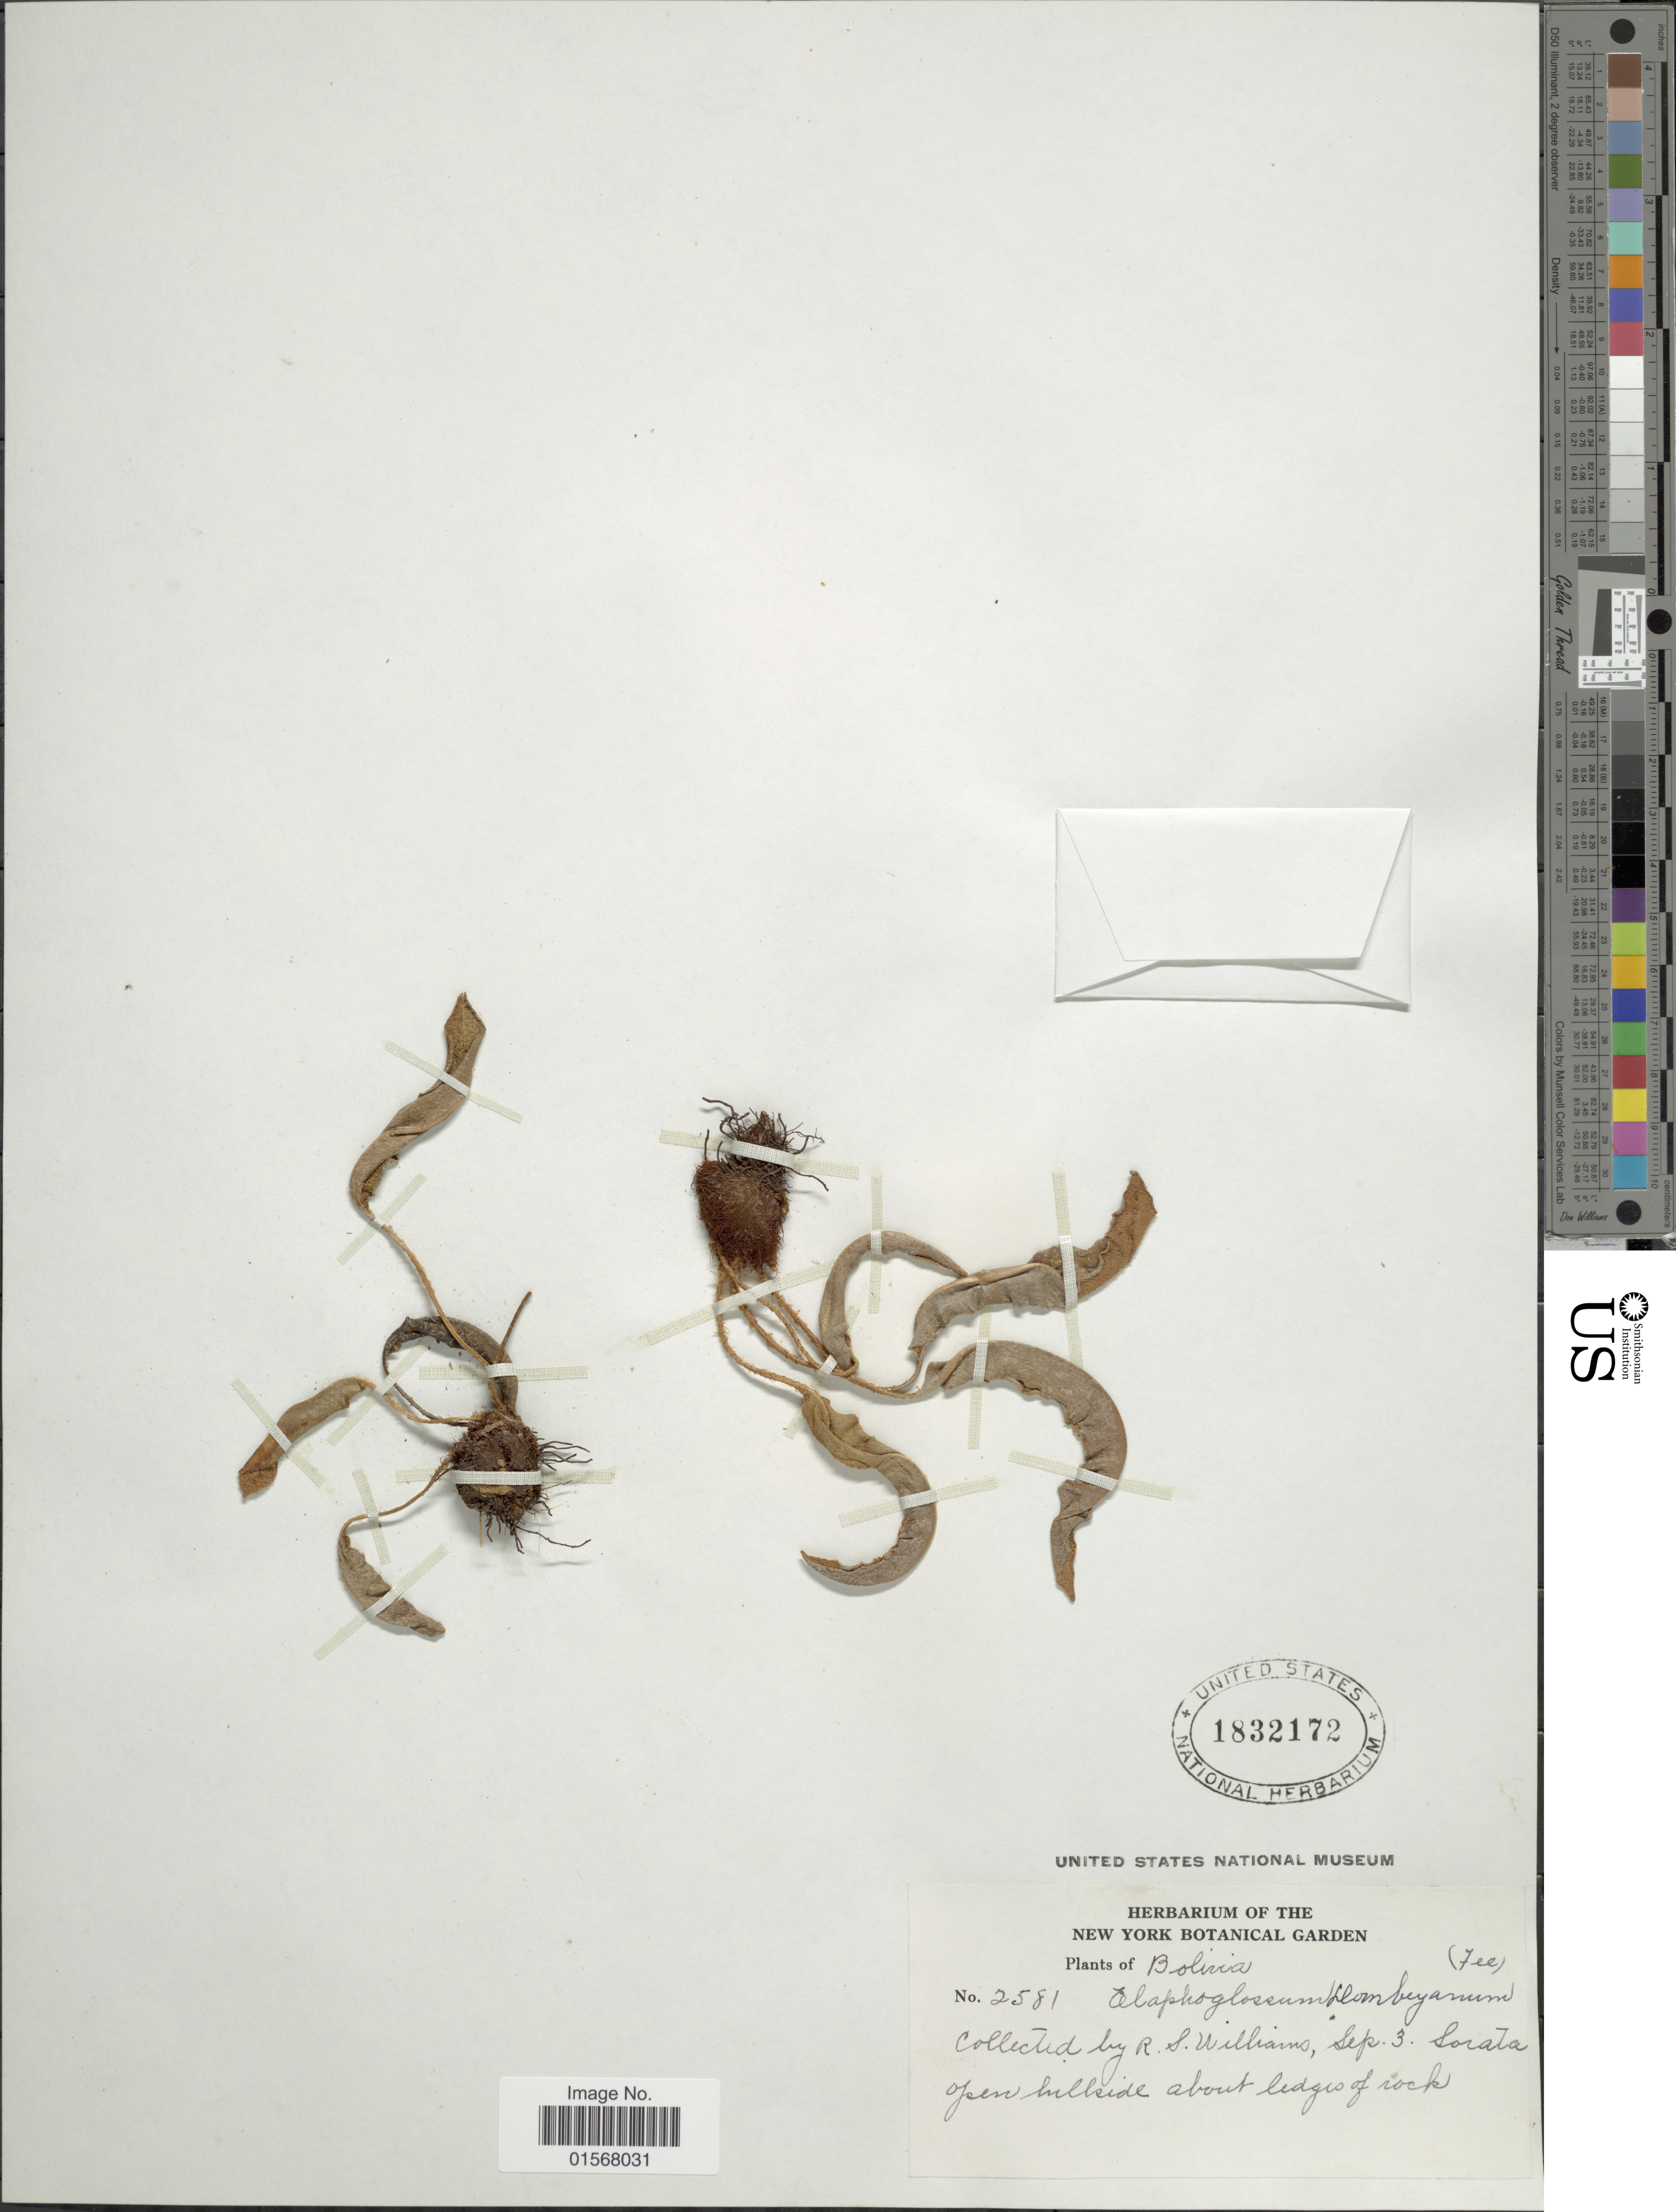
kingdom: Plantae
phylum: Tracheophyta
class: Polypodiopsida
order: Polypodiales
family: Dryopteridaceae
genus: Elaphoglossum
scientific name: Elaphoglossum sp.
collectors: R. S. Williams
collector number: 2581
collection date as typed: Sept. 3, 1901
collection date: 1901-09-03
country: Bolivia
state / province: La Páz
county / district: Larecaja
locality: Sorata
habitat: open hillside; rock ledges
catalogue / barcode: US 1832172